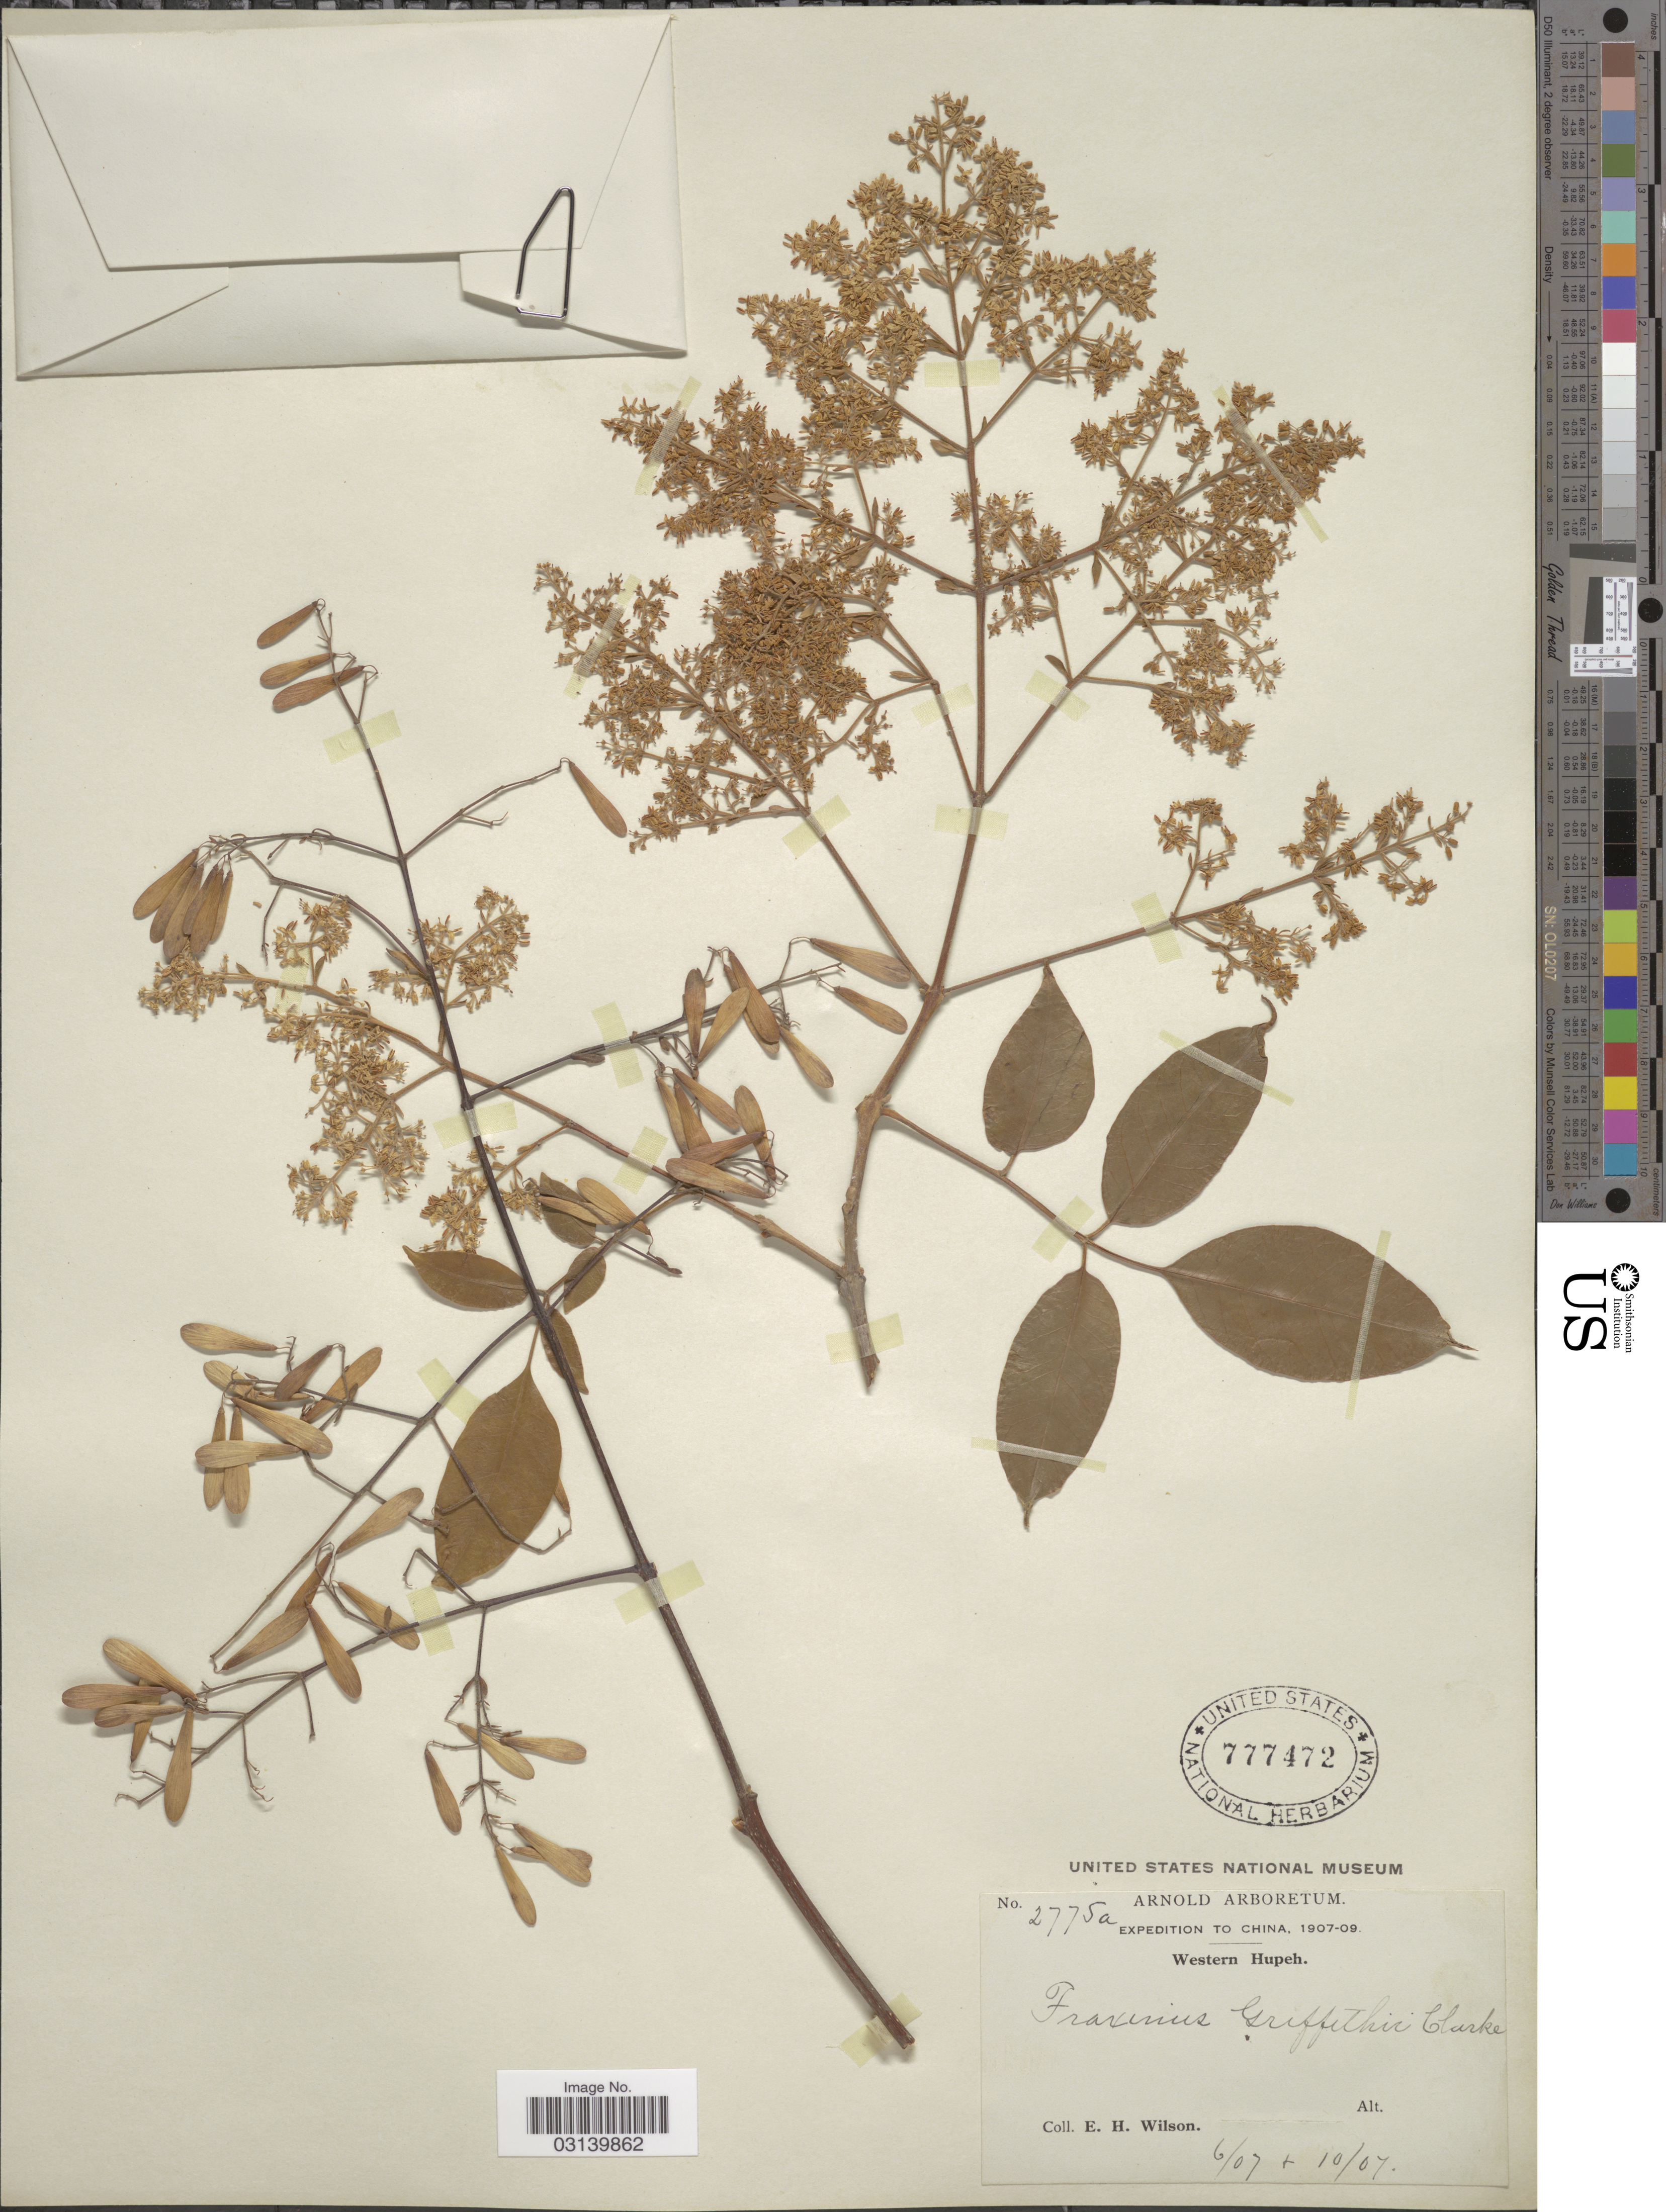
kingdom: Plantae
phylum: Tracheophyta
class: Magnoliopsida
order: Lamiales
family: Oleaceae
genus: Fraxinus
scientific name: Fraxinus griffithii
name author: C.B. Clarke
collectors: E. Wilson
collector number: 2775a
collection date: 1907-06/1907-10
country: China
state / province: Hubei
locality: Western Hupeh.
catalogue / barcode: US 777472